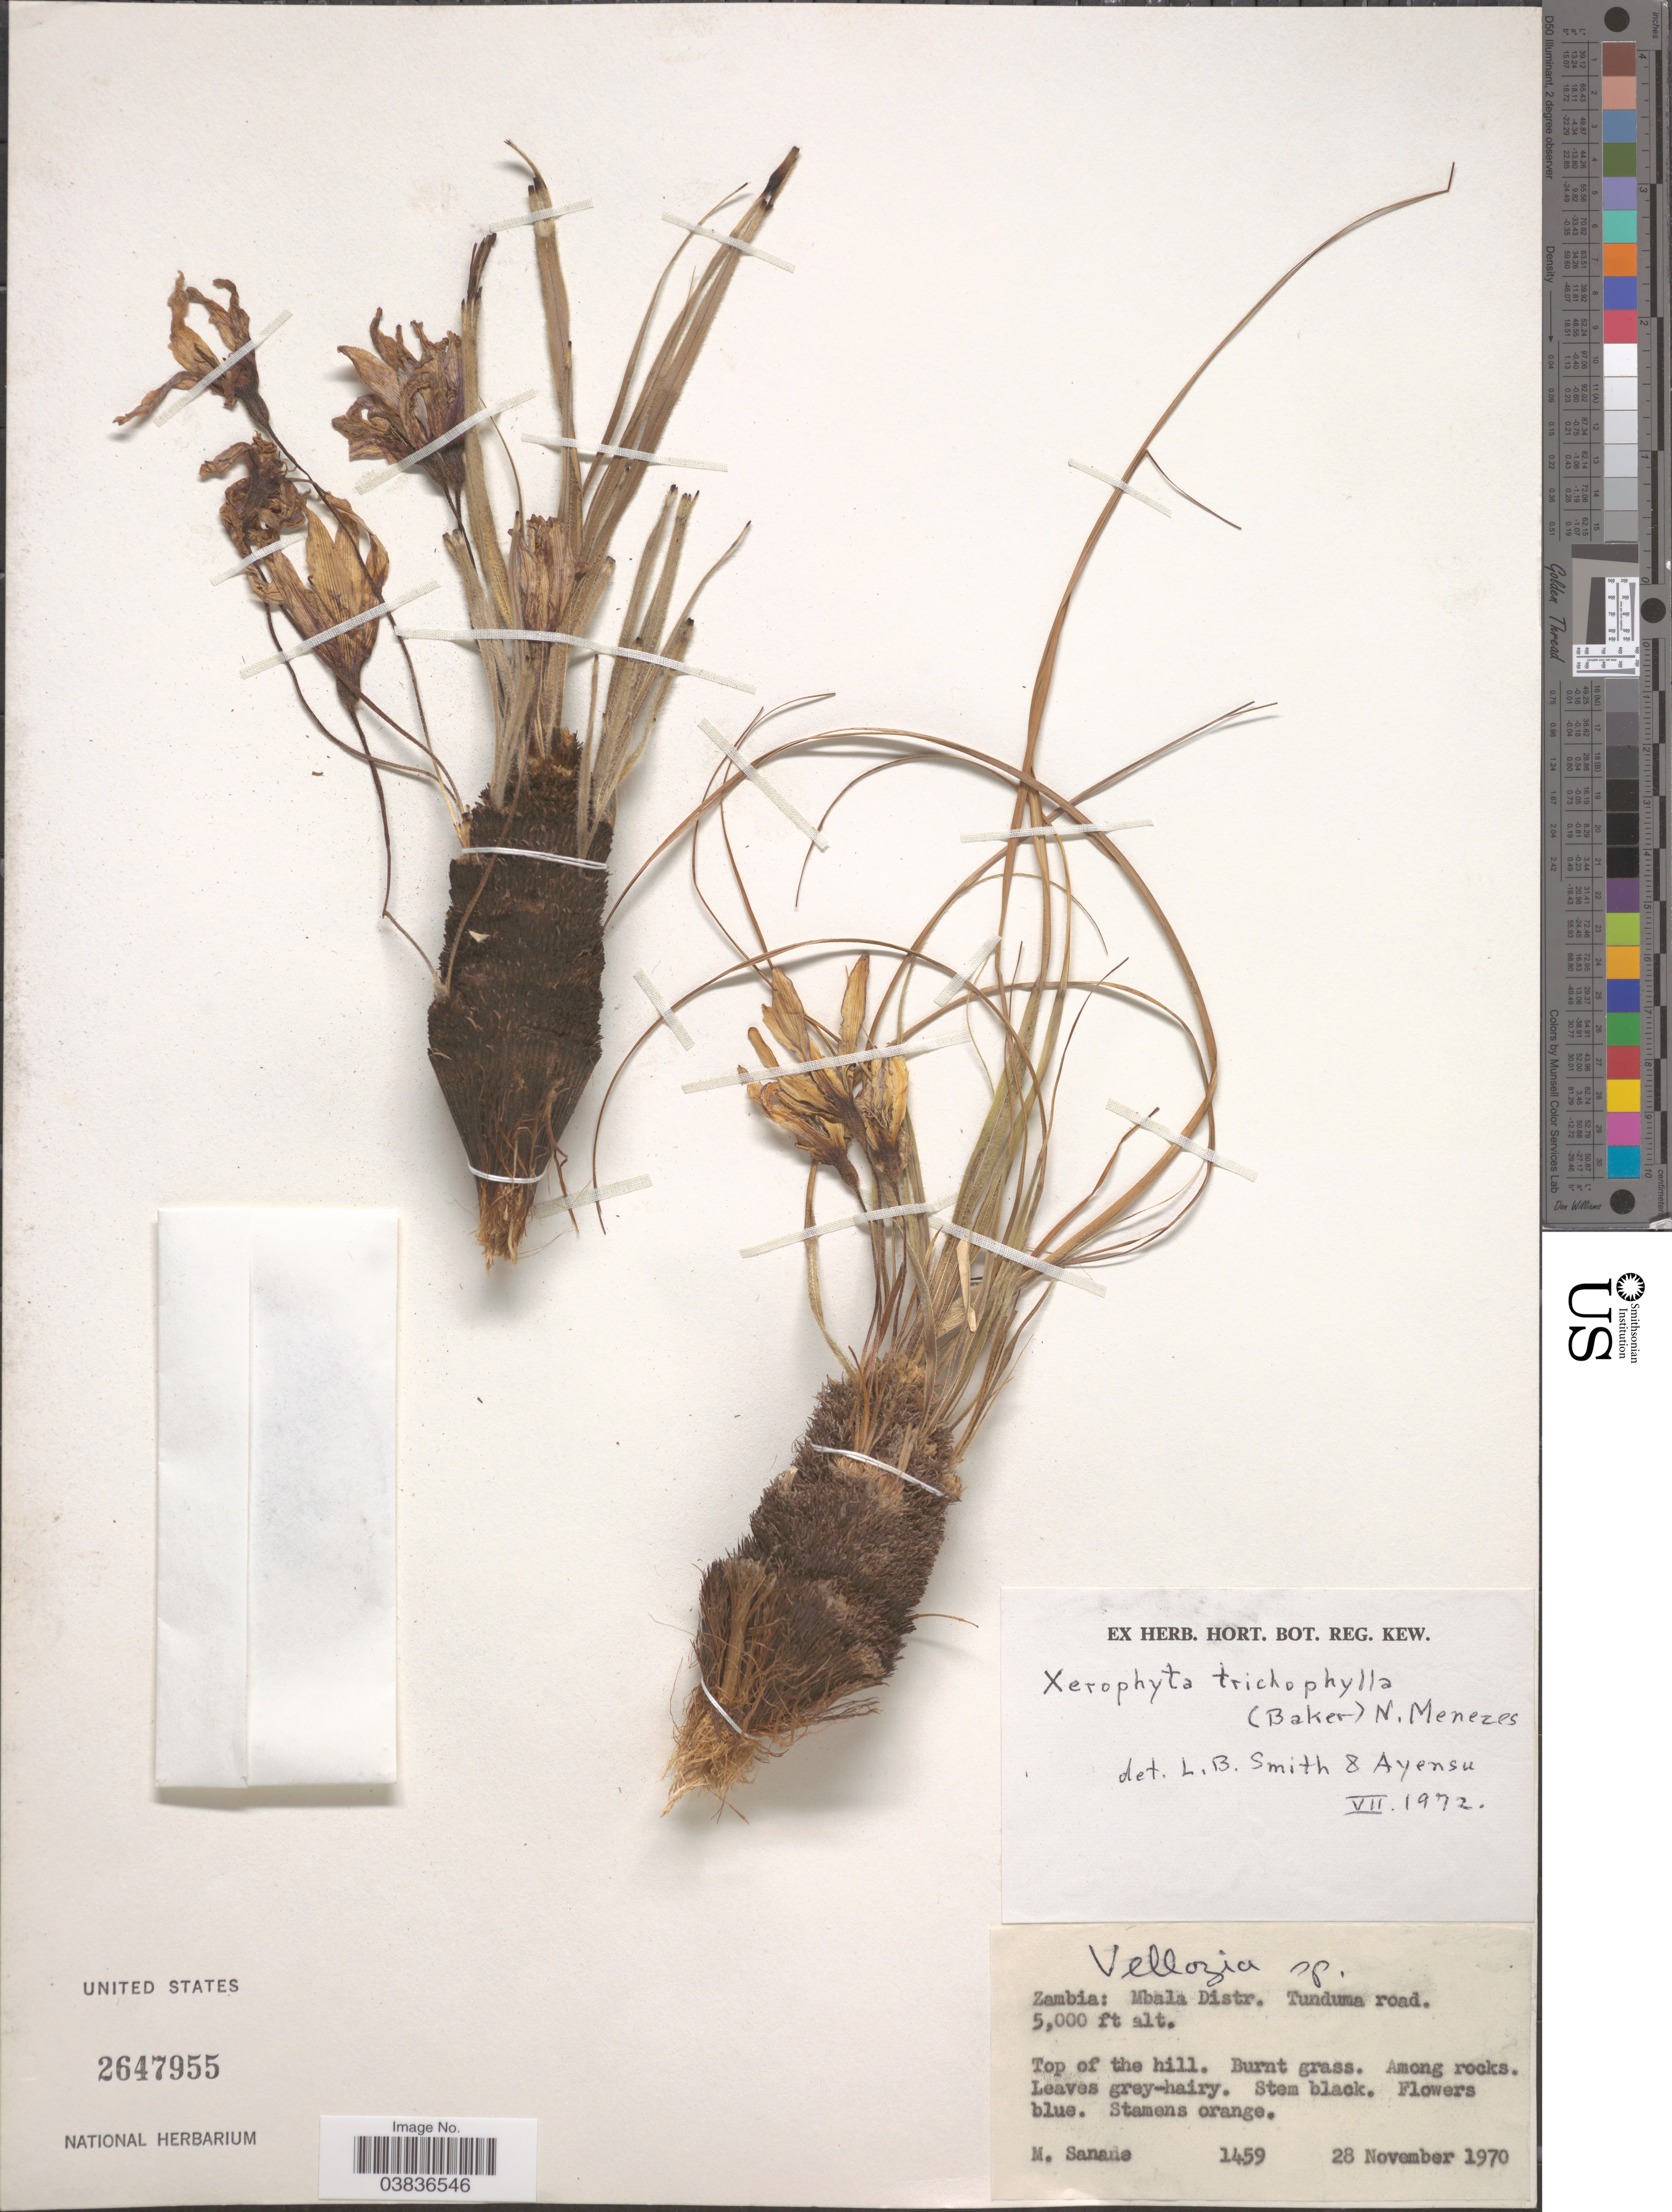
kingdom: Plantae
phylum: Tracheophyta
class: Liliopsida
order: Pandanales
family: Velloziaceae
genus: Xerophyta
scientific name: Xerophyta equisetoides var. trichophylla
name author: (Baker) L.B. Sm. & Ayensu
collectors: M. Sanane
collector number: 1459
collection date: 1970-11-28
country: Zambia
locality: Mbala Distr. Tunduma road.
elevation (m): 1524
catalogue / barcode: US 2647955